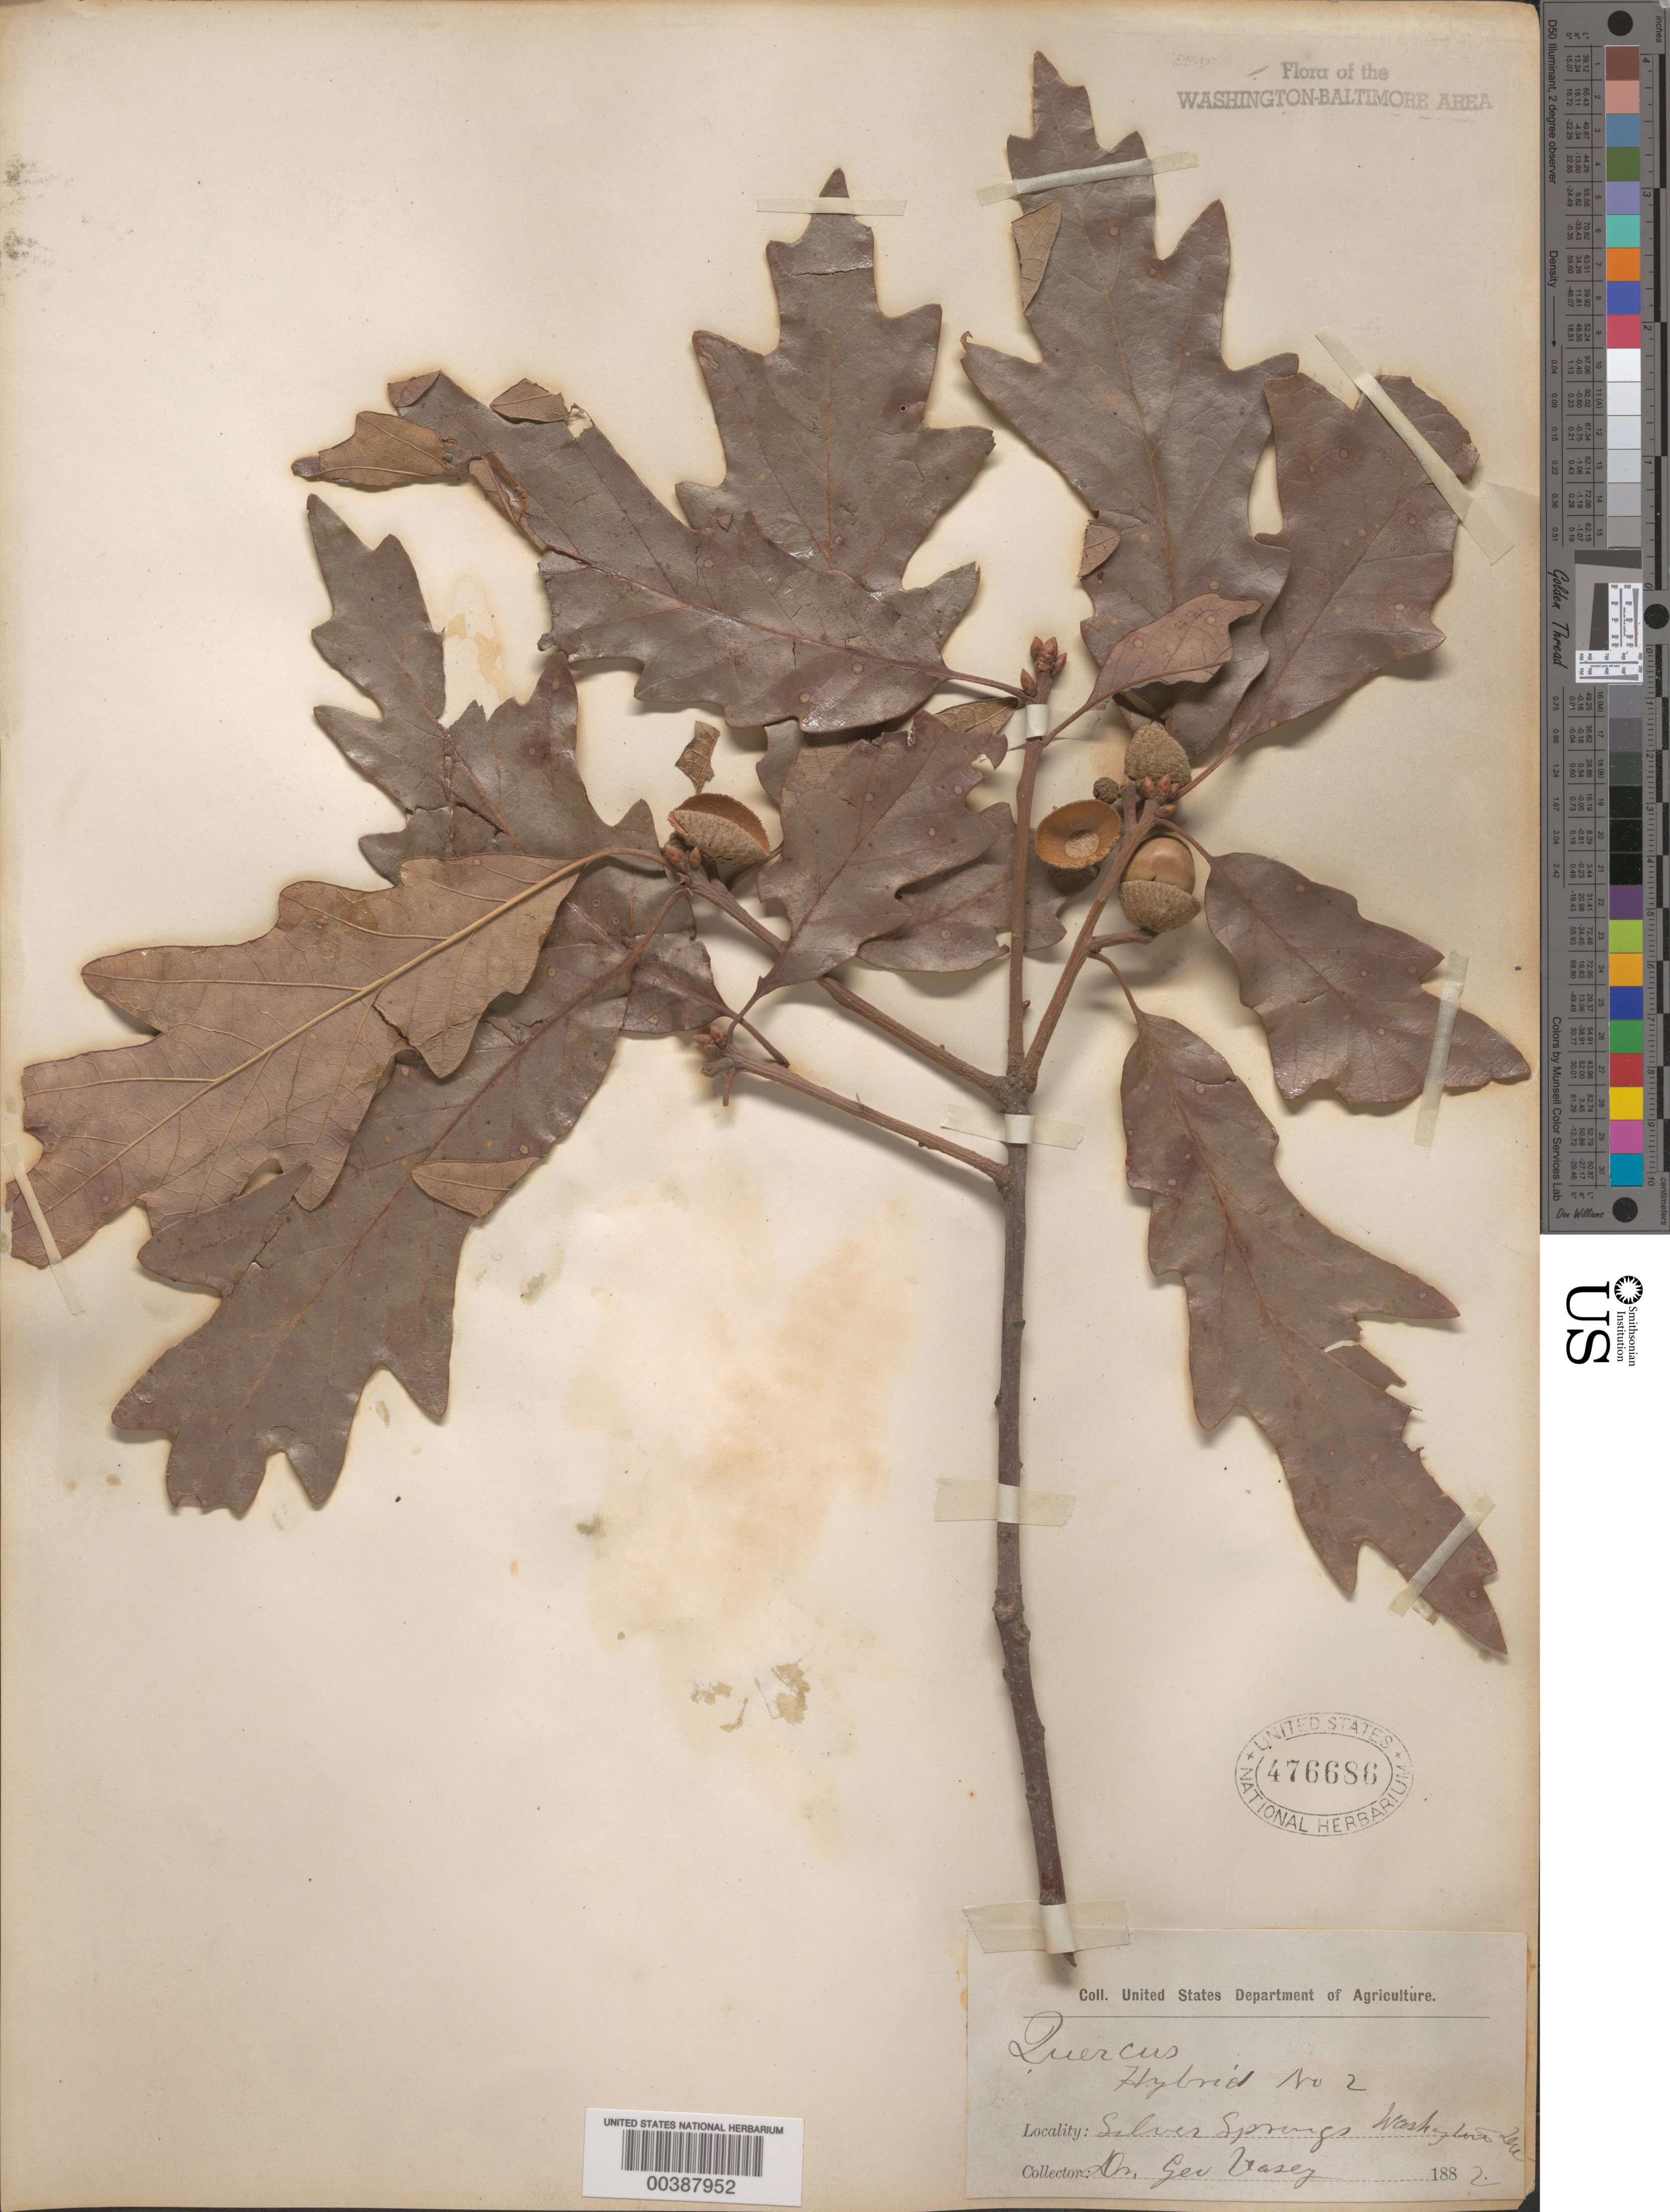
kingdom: Plantae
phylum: Tracheophyta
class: Magnoliopsida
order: Fagales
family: Fagaceae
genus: Quercus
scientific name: Quercus sp.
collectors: G. Vasey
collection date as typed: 1882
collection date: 1882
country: United States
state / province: Maryland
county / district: Montgomery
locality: Silver Spring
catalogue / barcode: US 476686